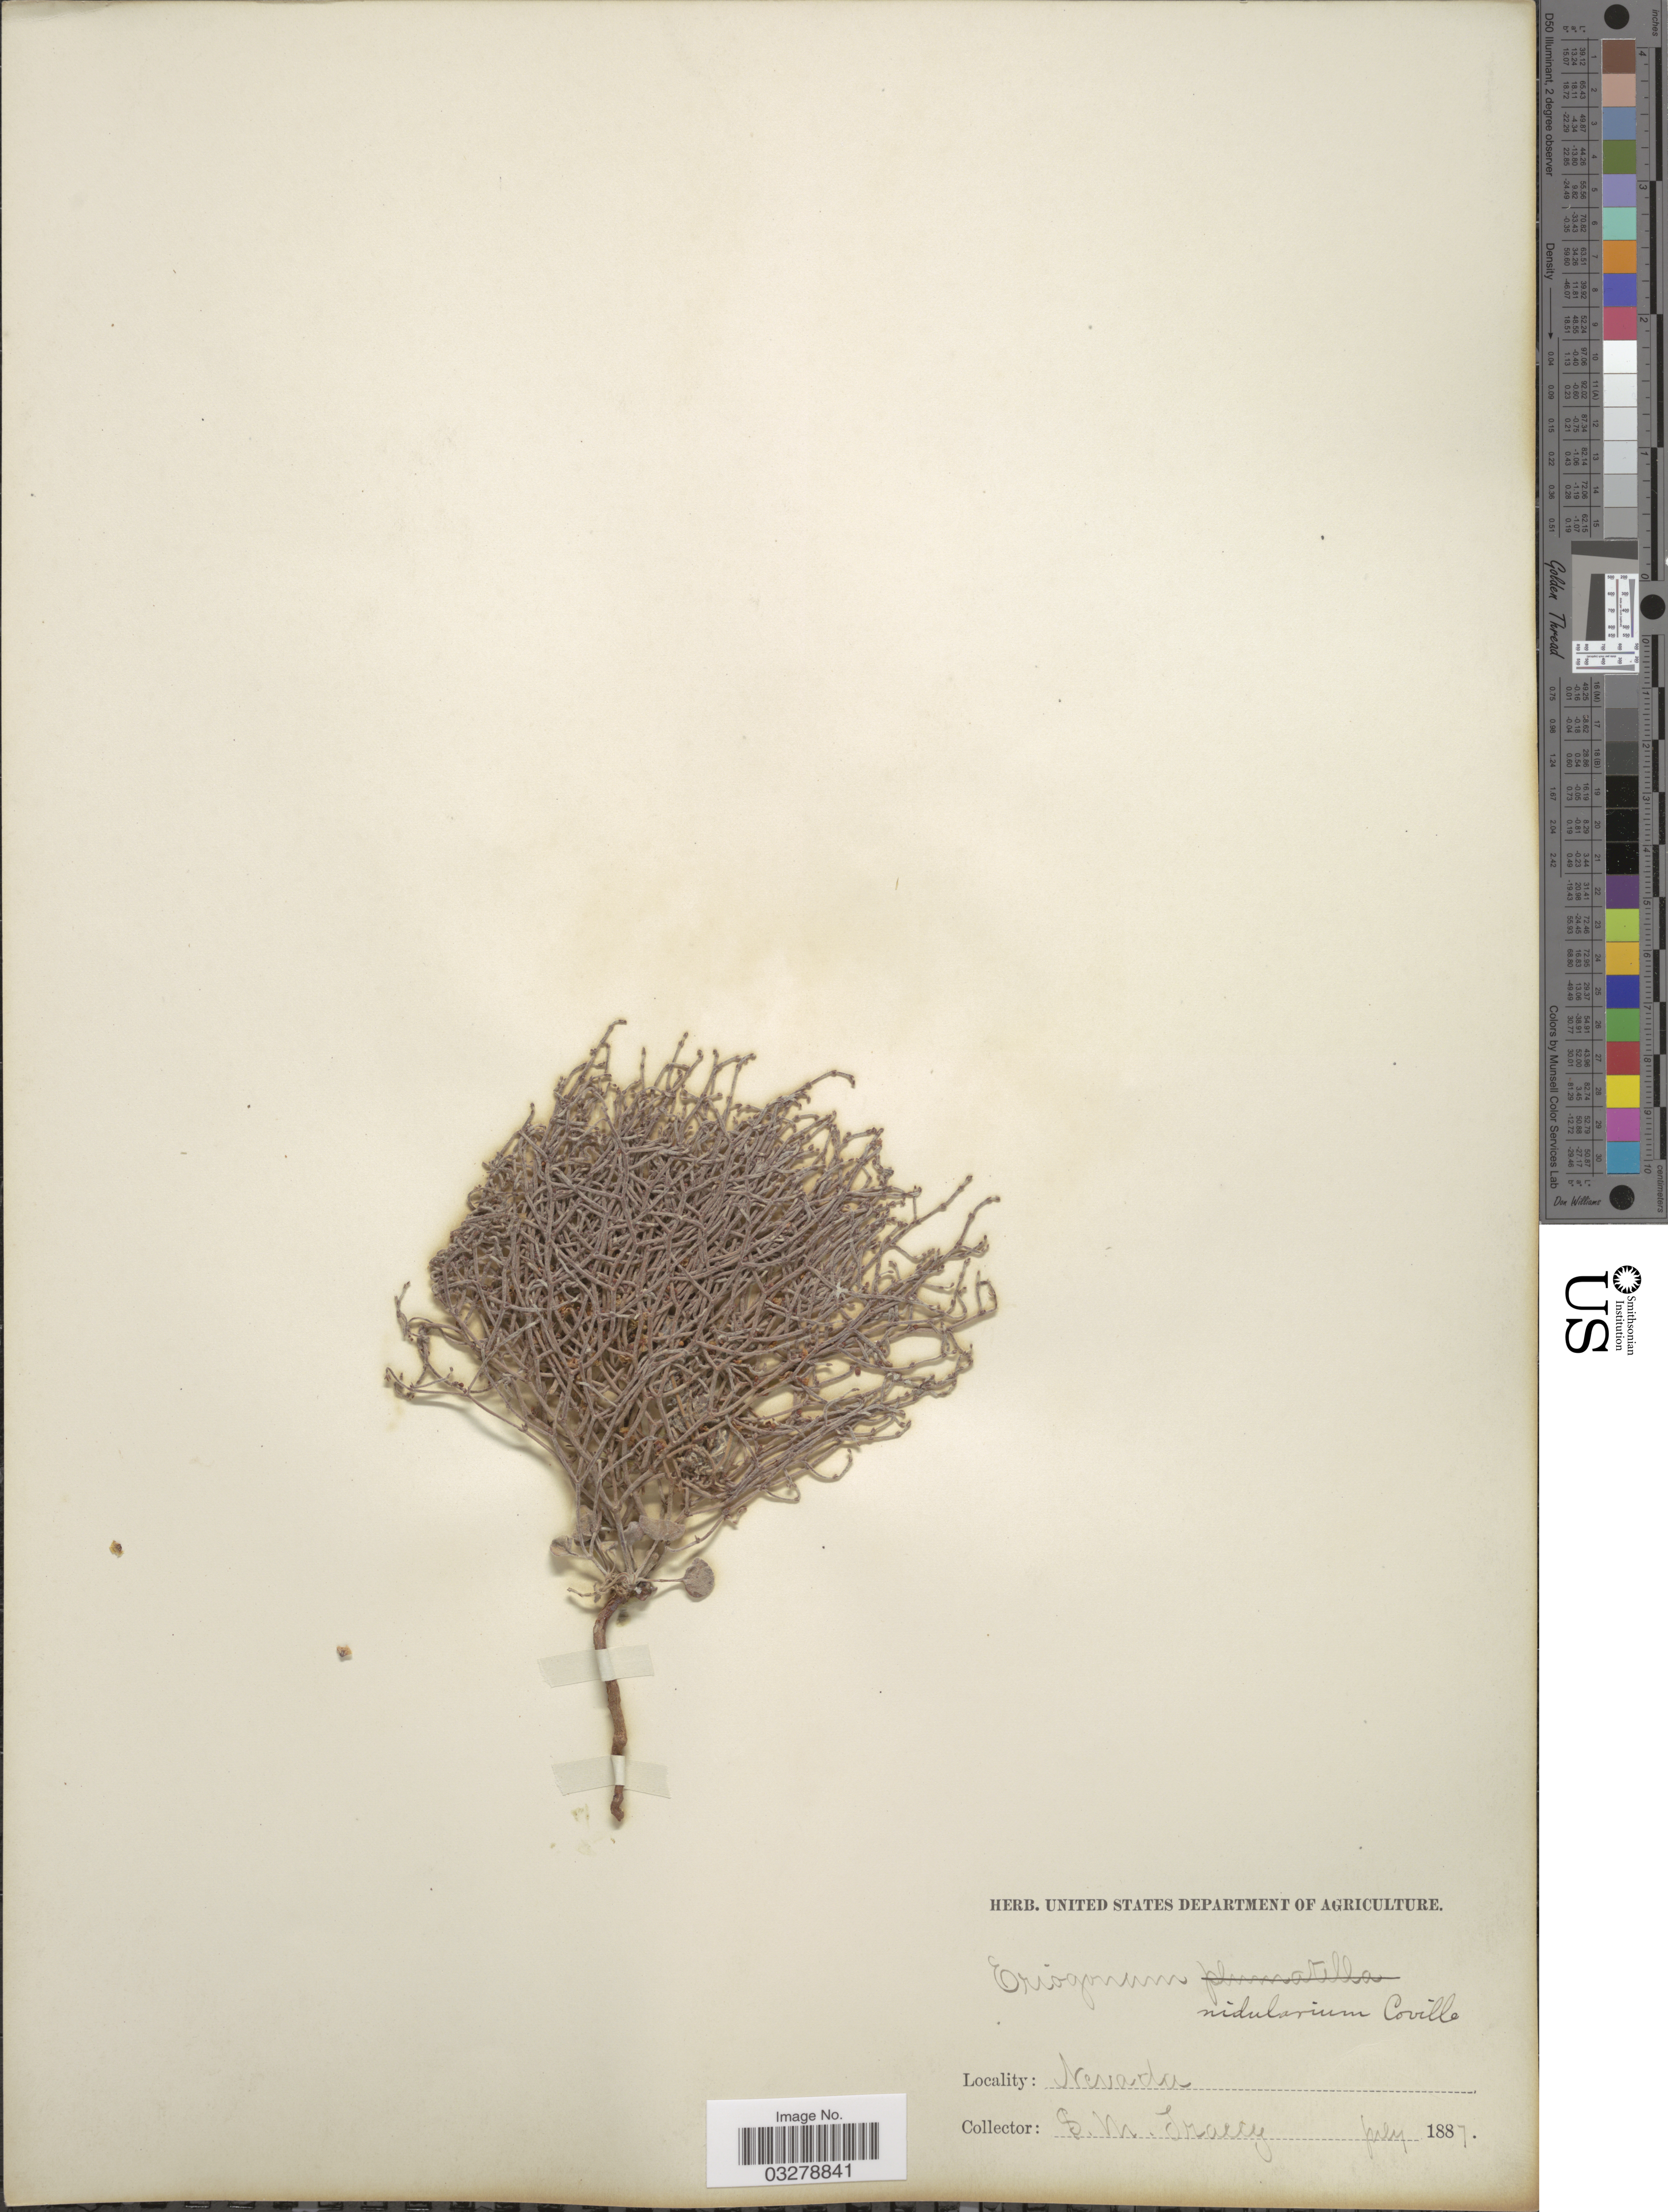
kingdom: Plantae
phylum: Tracheophyta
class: Magnoliopsida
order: Caryophyllales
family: Polygonaceae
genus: Eriogonum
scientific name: Eriogonum nidularium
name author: Coville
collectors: S. Tracey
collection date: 1887-07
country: United States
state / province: Nevada